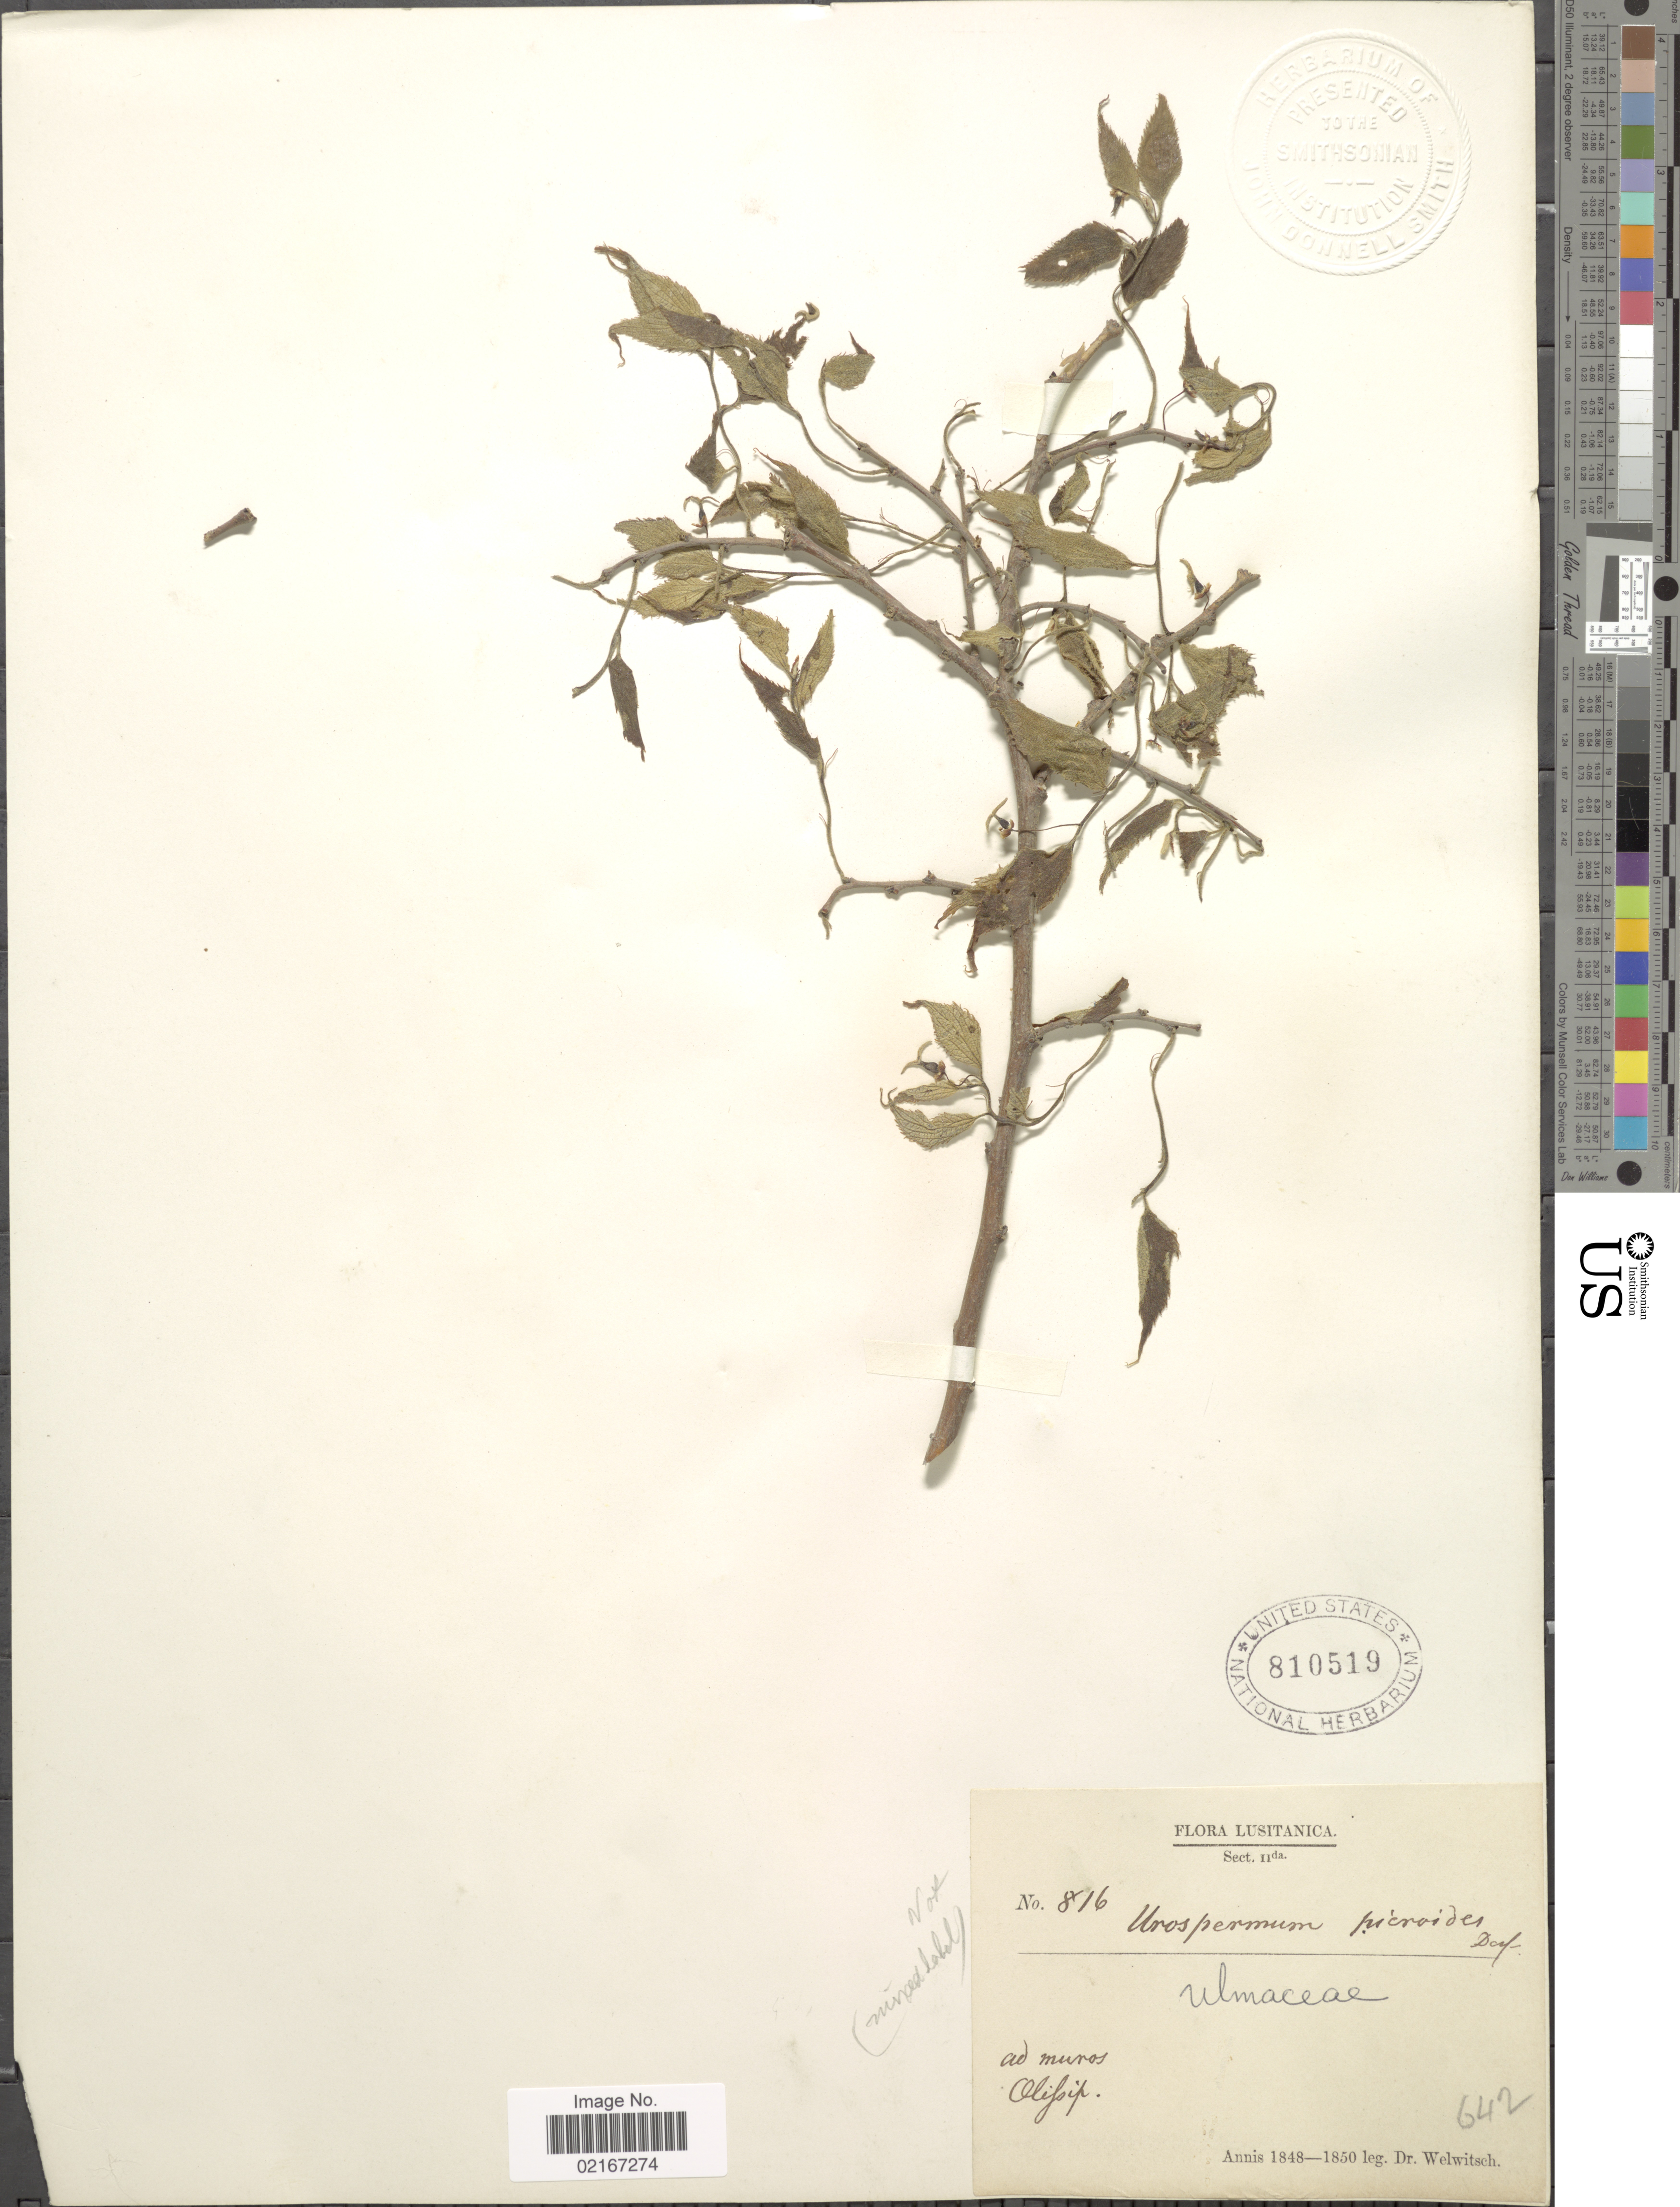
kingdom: Plantae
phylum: Tracheophyta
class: Magnoliopsida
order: Asterales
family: Asteraceae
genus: Urospermum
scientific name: Urospermum picroides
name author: (L.) F.W. Schmidt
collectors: -. Welwitsch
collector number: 816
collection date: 1848/1850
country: Portugal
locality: Lusitanica, ad muros Olissippo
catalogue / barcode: US 810519